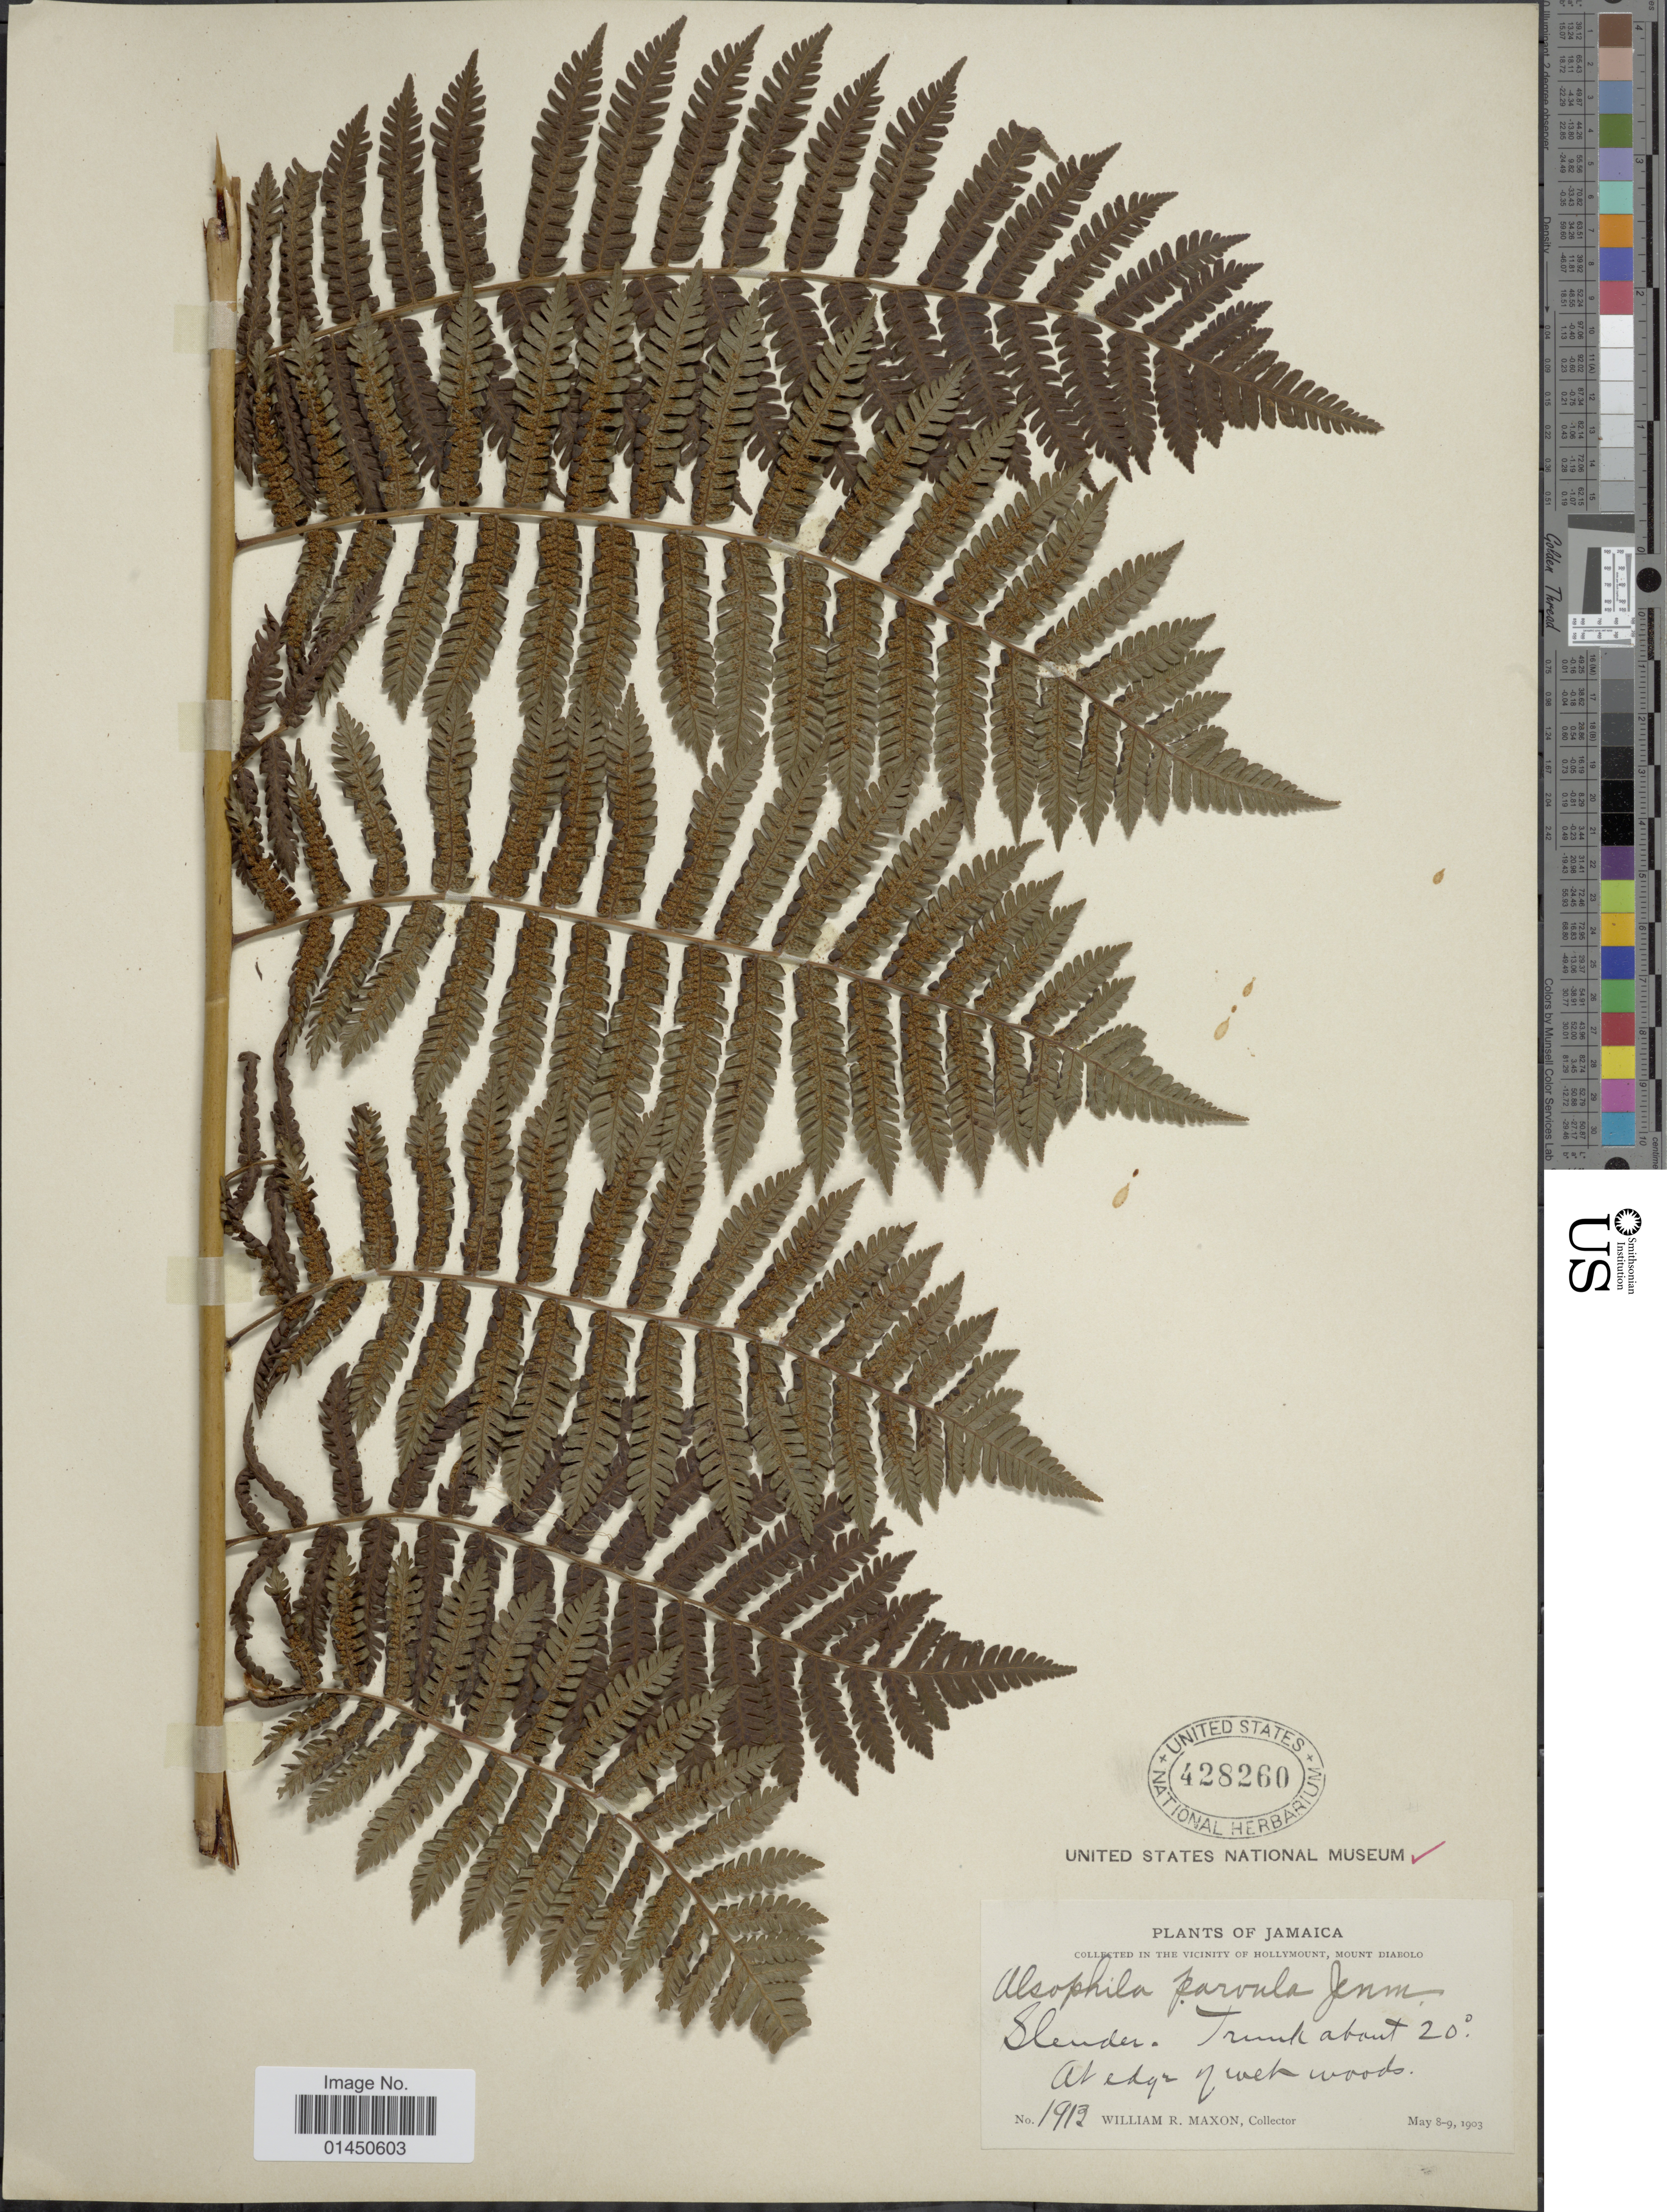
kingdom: Plantae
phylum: Tracheophyta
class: Polypodiopsida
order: Cyatheales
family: Cyatheaceae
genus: Cyathea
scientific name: Cyathea parvula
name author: (Jenman) Domin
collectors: W. R. Maxon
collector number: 1912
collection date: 1903-05-08/1903-05-09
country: Jamaica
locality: At edge of wet woods, in the vicinity of Hollymount, Mount Diabolo.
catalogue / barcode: US 428260